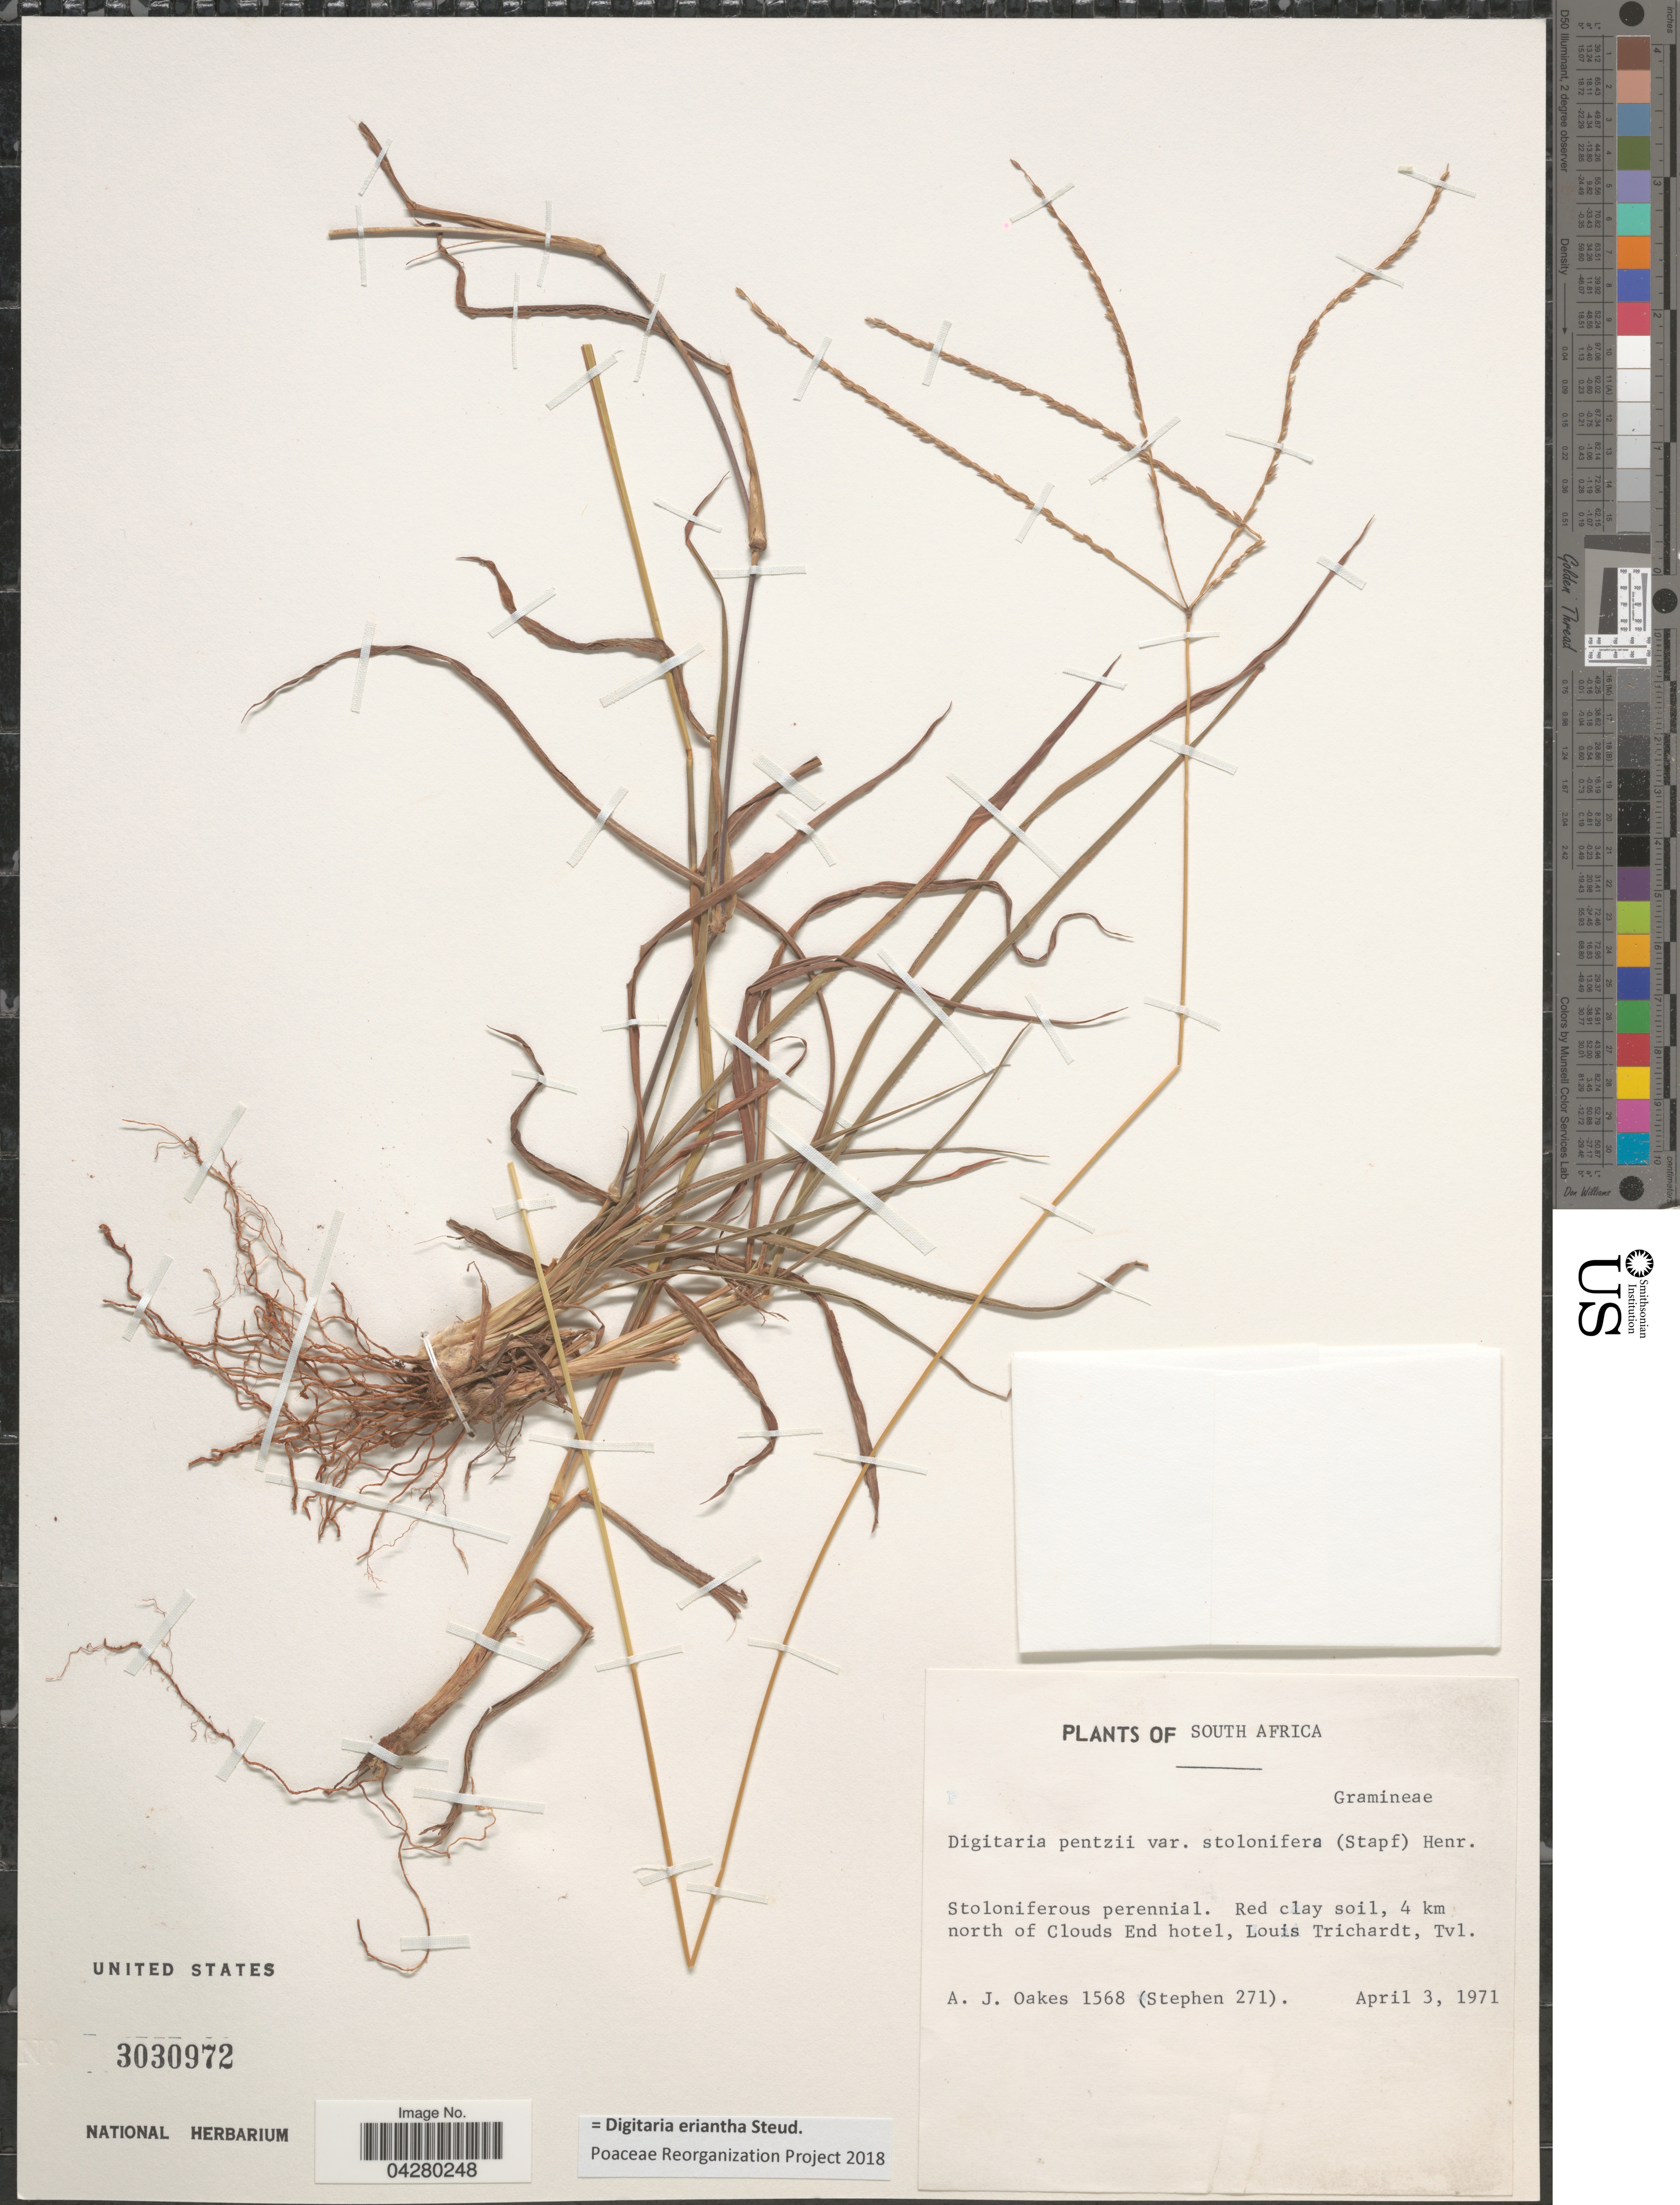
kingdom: Plantae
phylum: Tracheophyta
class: Liliopsida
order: Poales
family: Poaceae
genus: Digitaria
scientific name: Digitaria eriantha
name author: Steud.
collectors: A. Oakes & Stephen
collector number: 1568/271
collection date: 1971-04-03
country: South Africa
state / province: Limpopo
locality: Red clay soil, 4 km north of Clouds End hotel, Louis Trichardt, Tvl.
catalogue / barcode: US 3030972